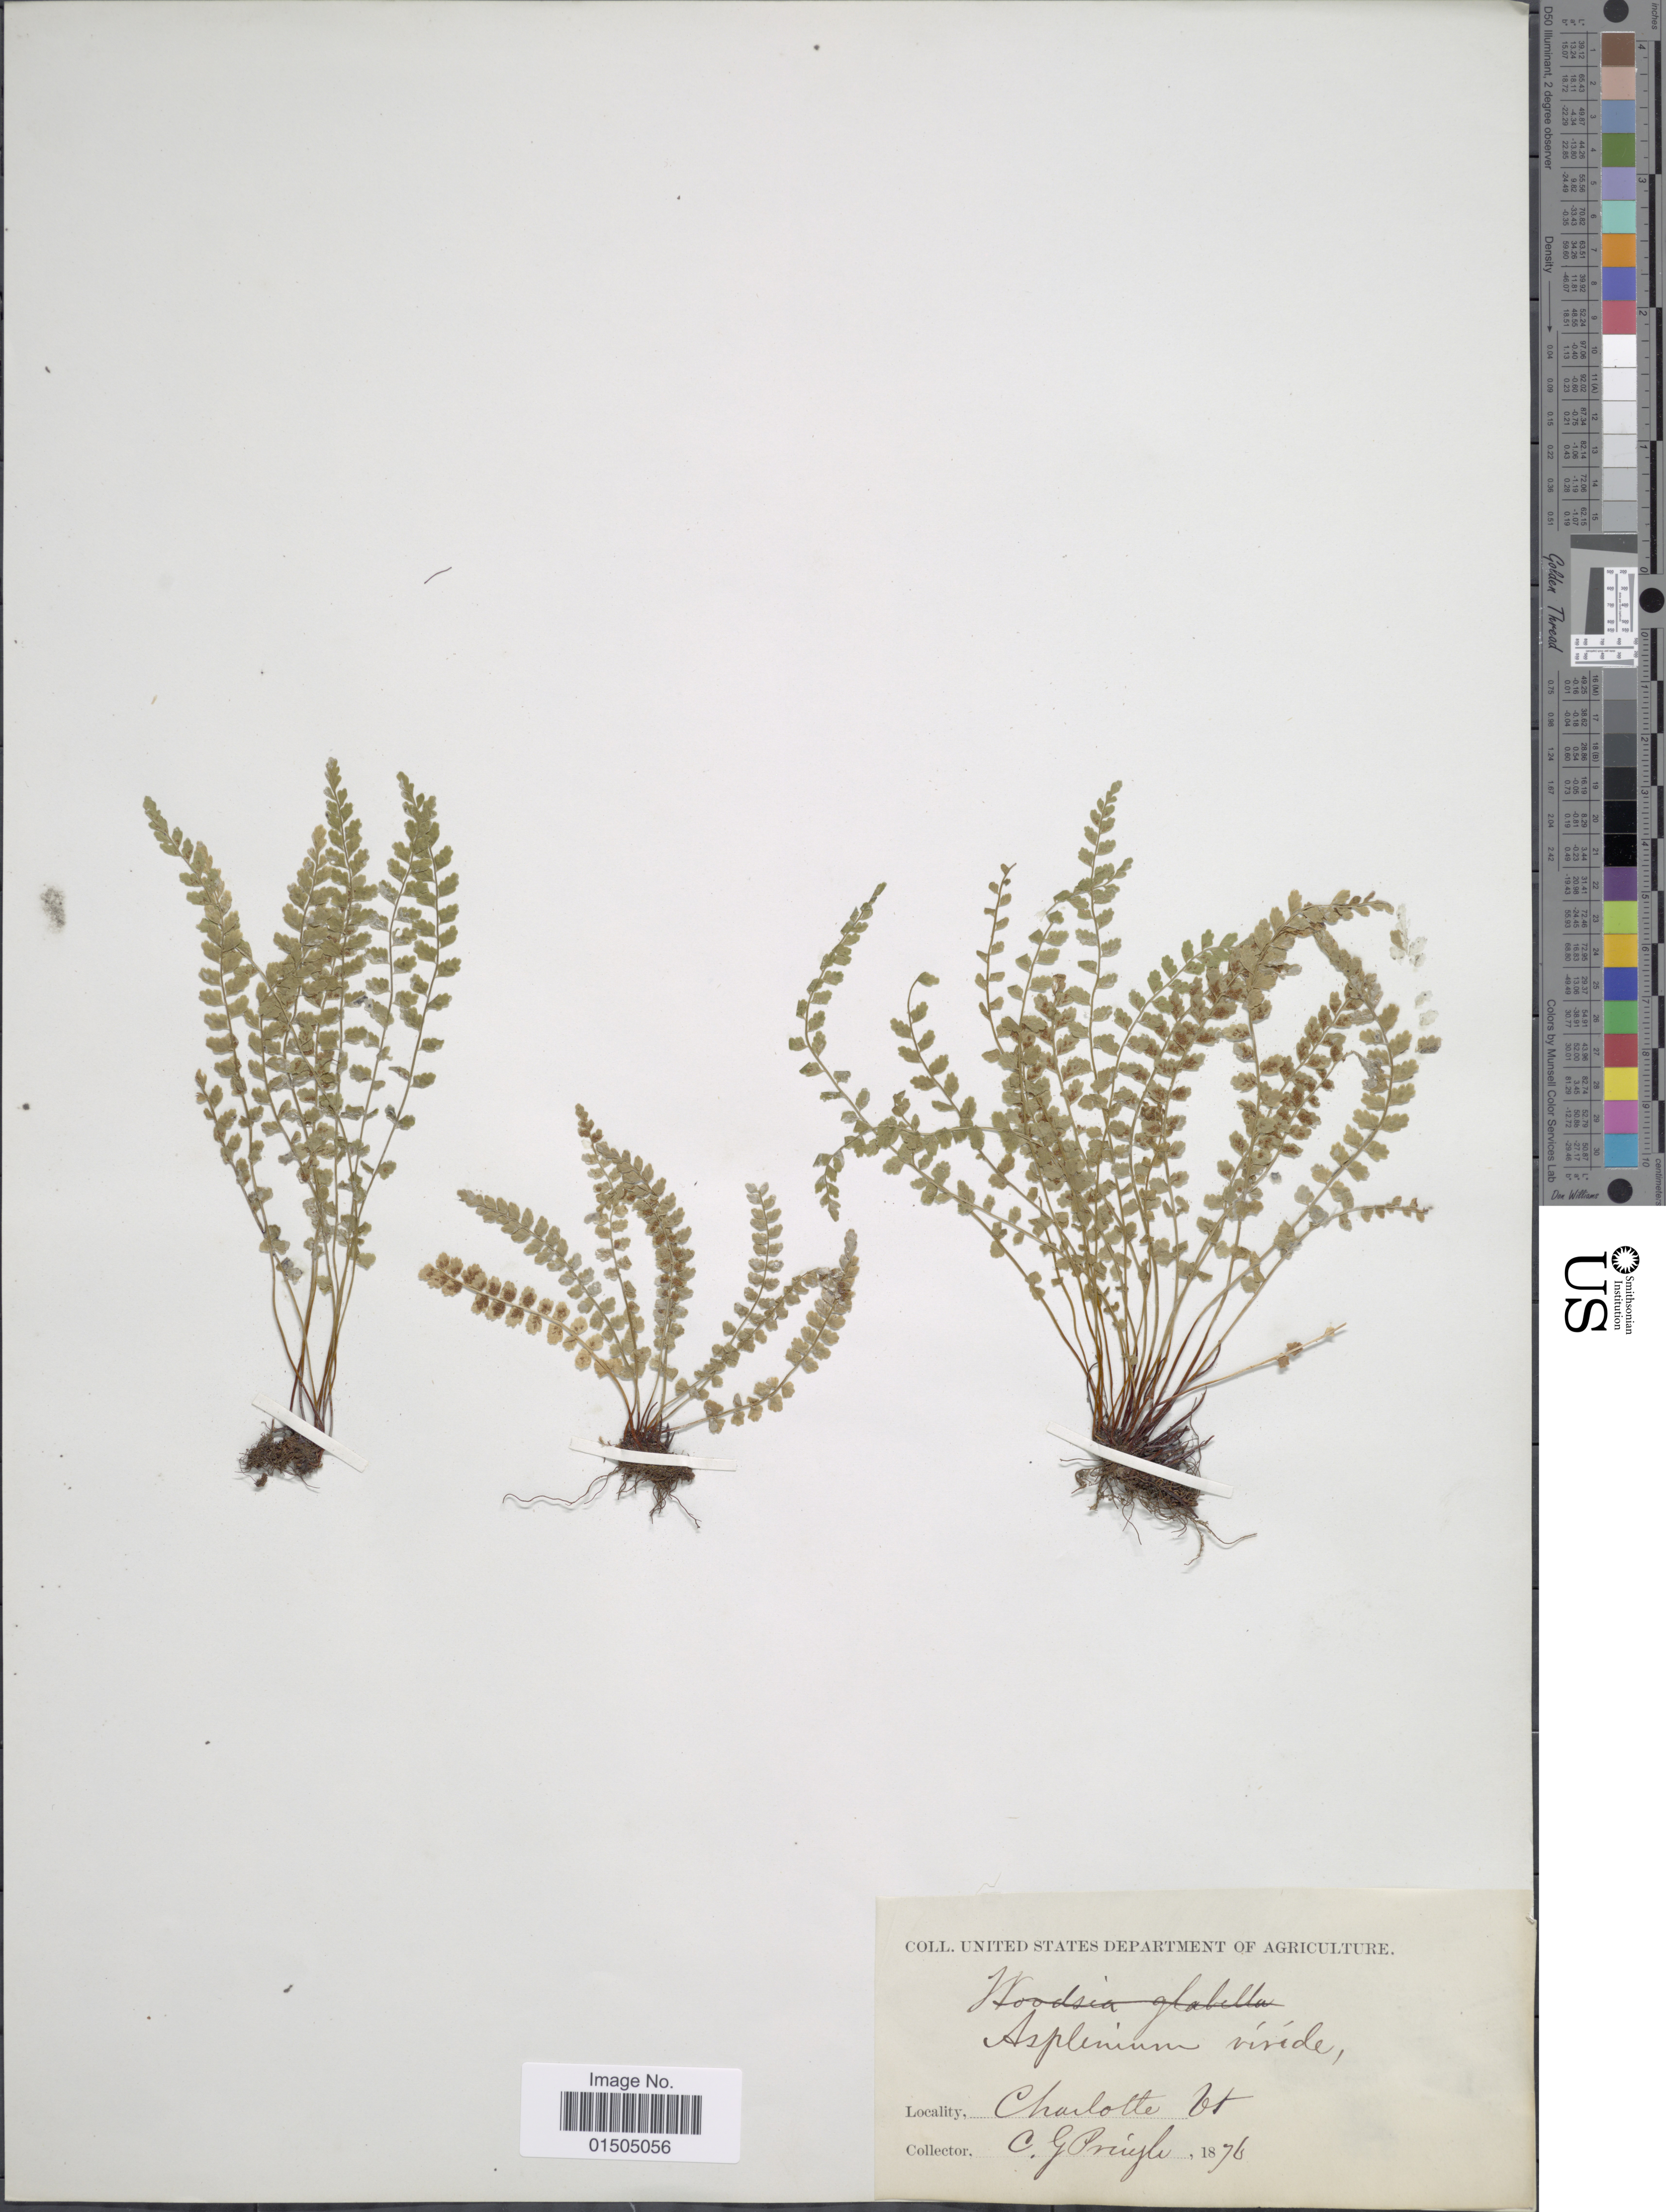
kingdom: Plantae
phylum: Tracheophyta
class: Polypodiopsida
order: Polypodiales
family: Aspleniaceae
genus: Asplenium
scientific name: Asplenium trichomanes-ramosum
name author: L.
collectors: C. G. Pringle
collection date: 1876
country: United States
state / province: Vermont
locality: Charlotte.